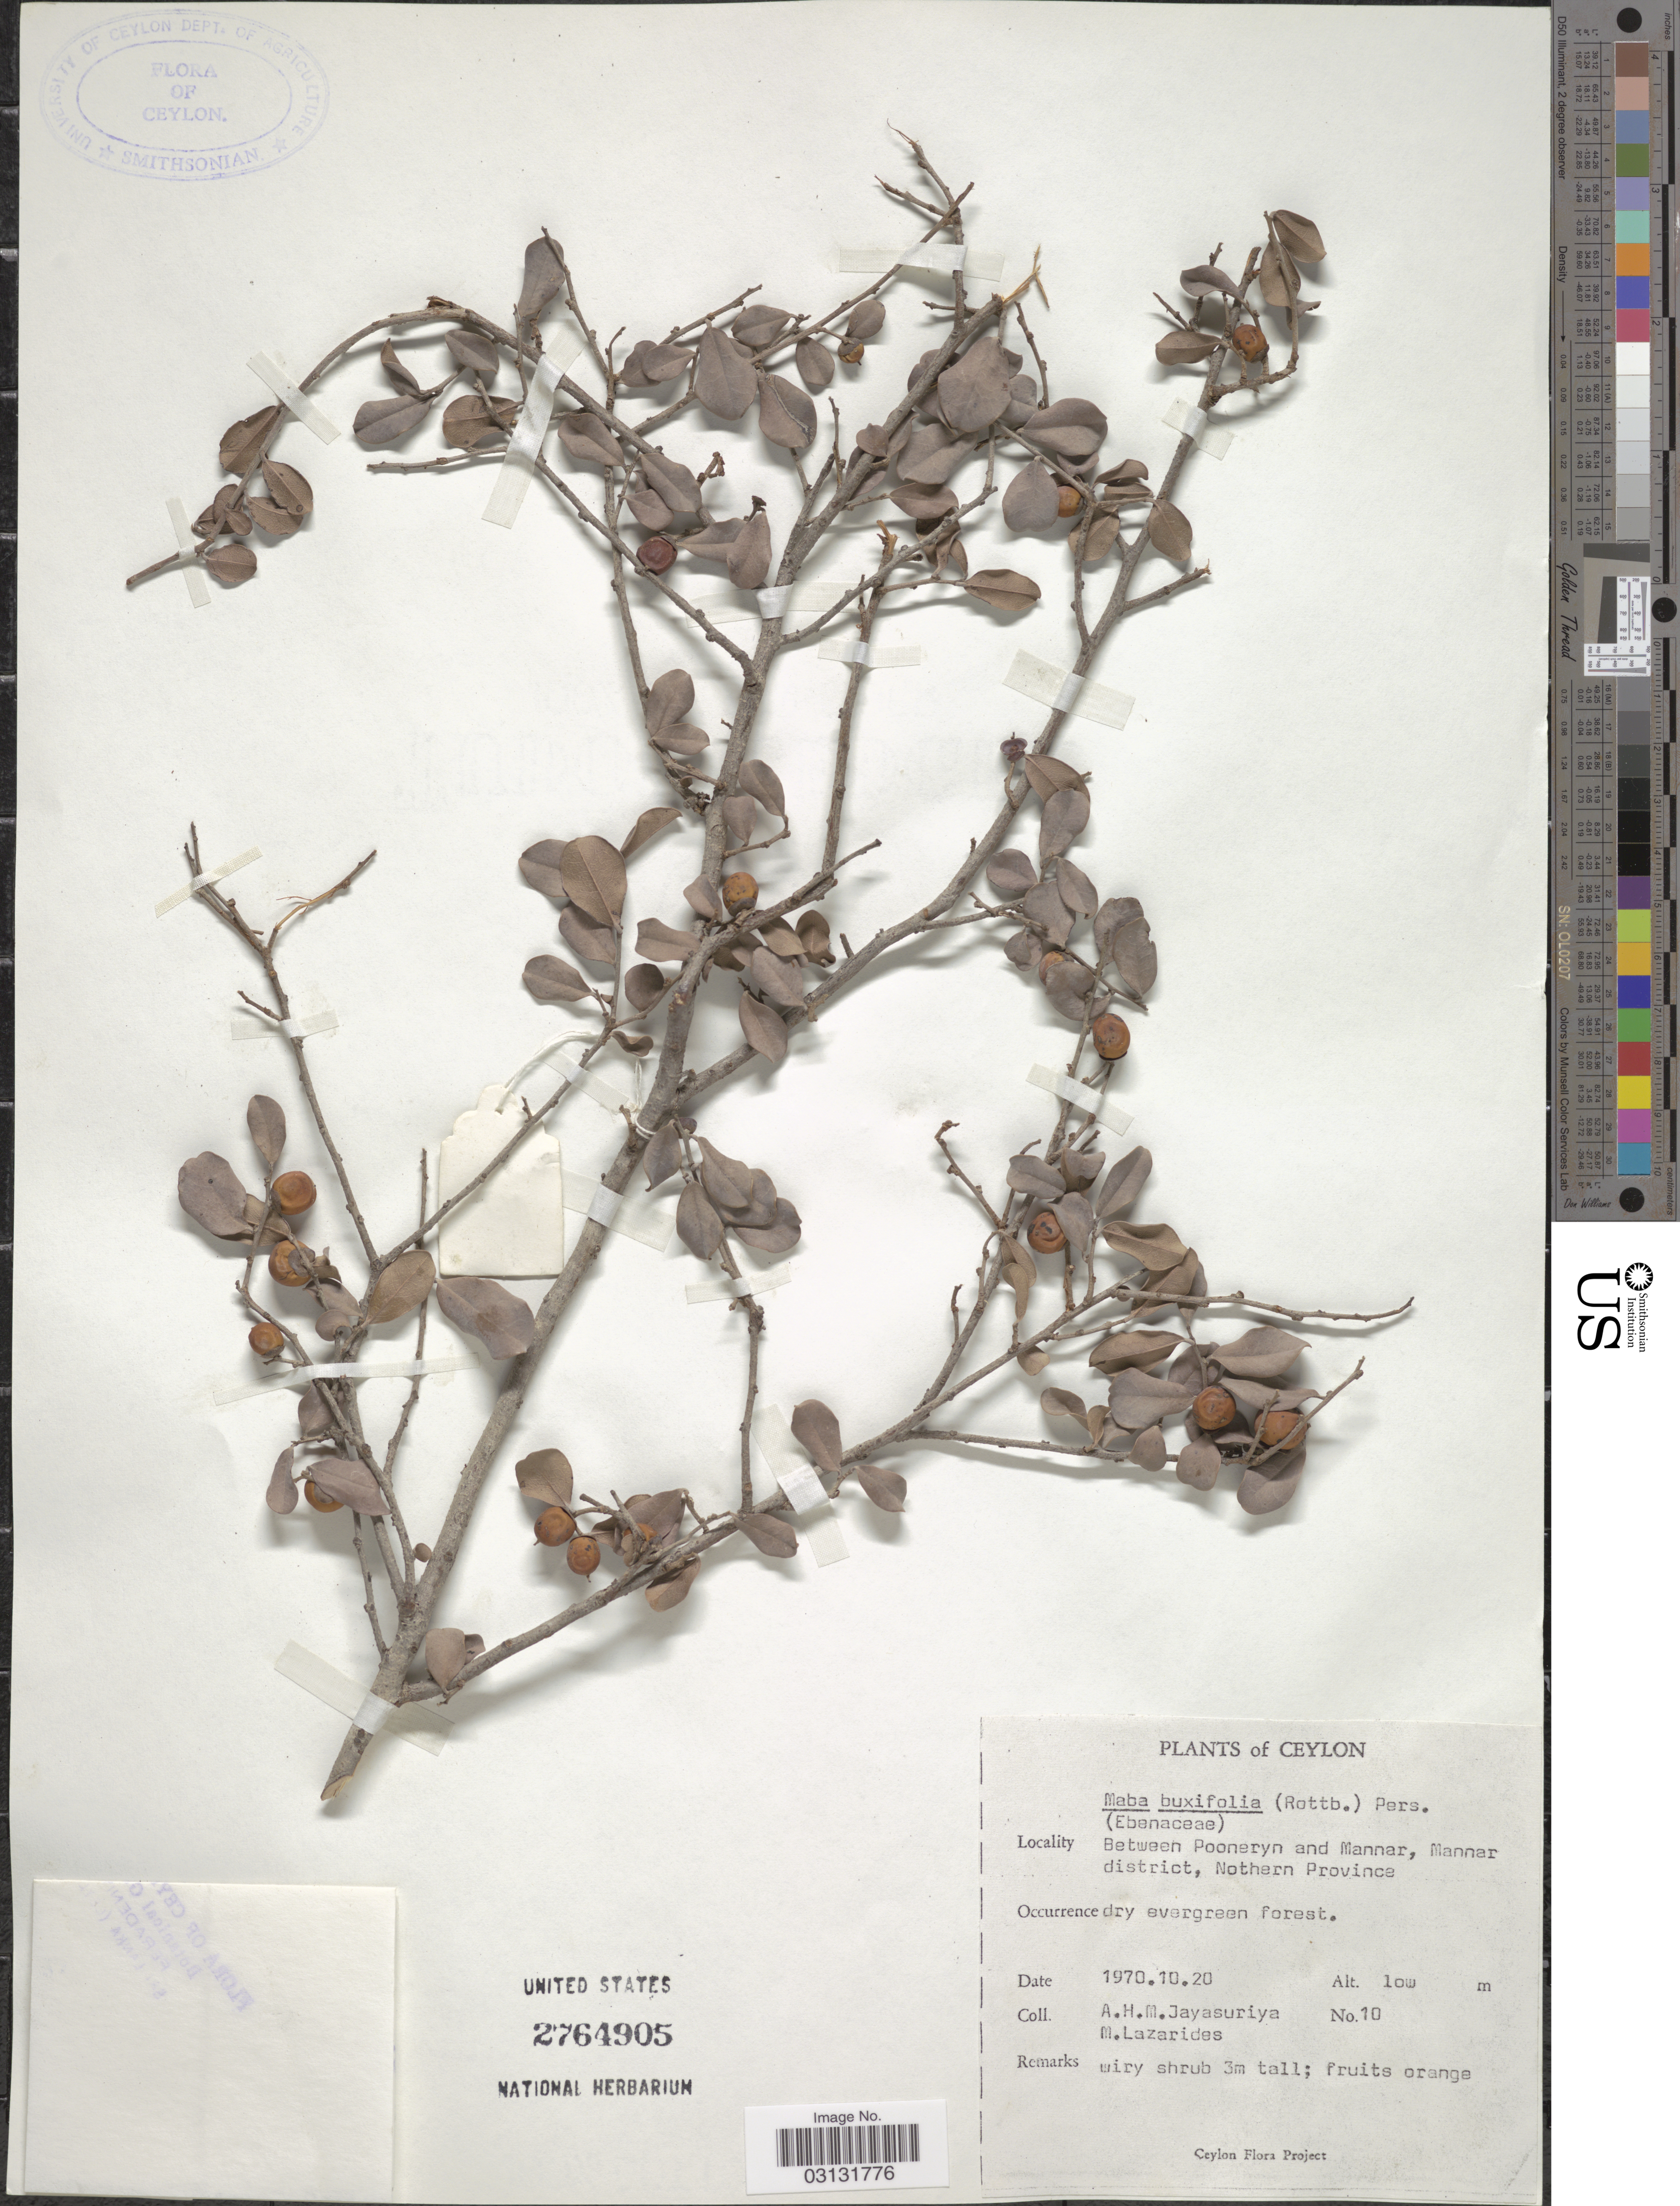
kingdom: Plantae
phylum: Tracheophyta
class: Magnoliopsida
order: Ericales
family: Ebenaceae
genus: Diospyros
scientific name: Diospyros ferrea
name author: (Willd.) Bakh.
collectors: A. H. Jayasuriya & M. Lazarides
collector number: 10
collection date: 1970-10-20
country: Sri Lanka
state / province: Northern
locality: Ceylon. Between Pooneryn and Mannar, Mannar district, Northern Province.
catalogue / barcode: US 2764905